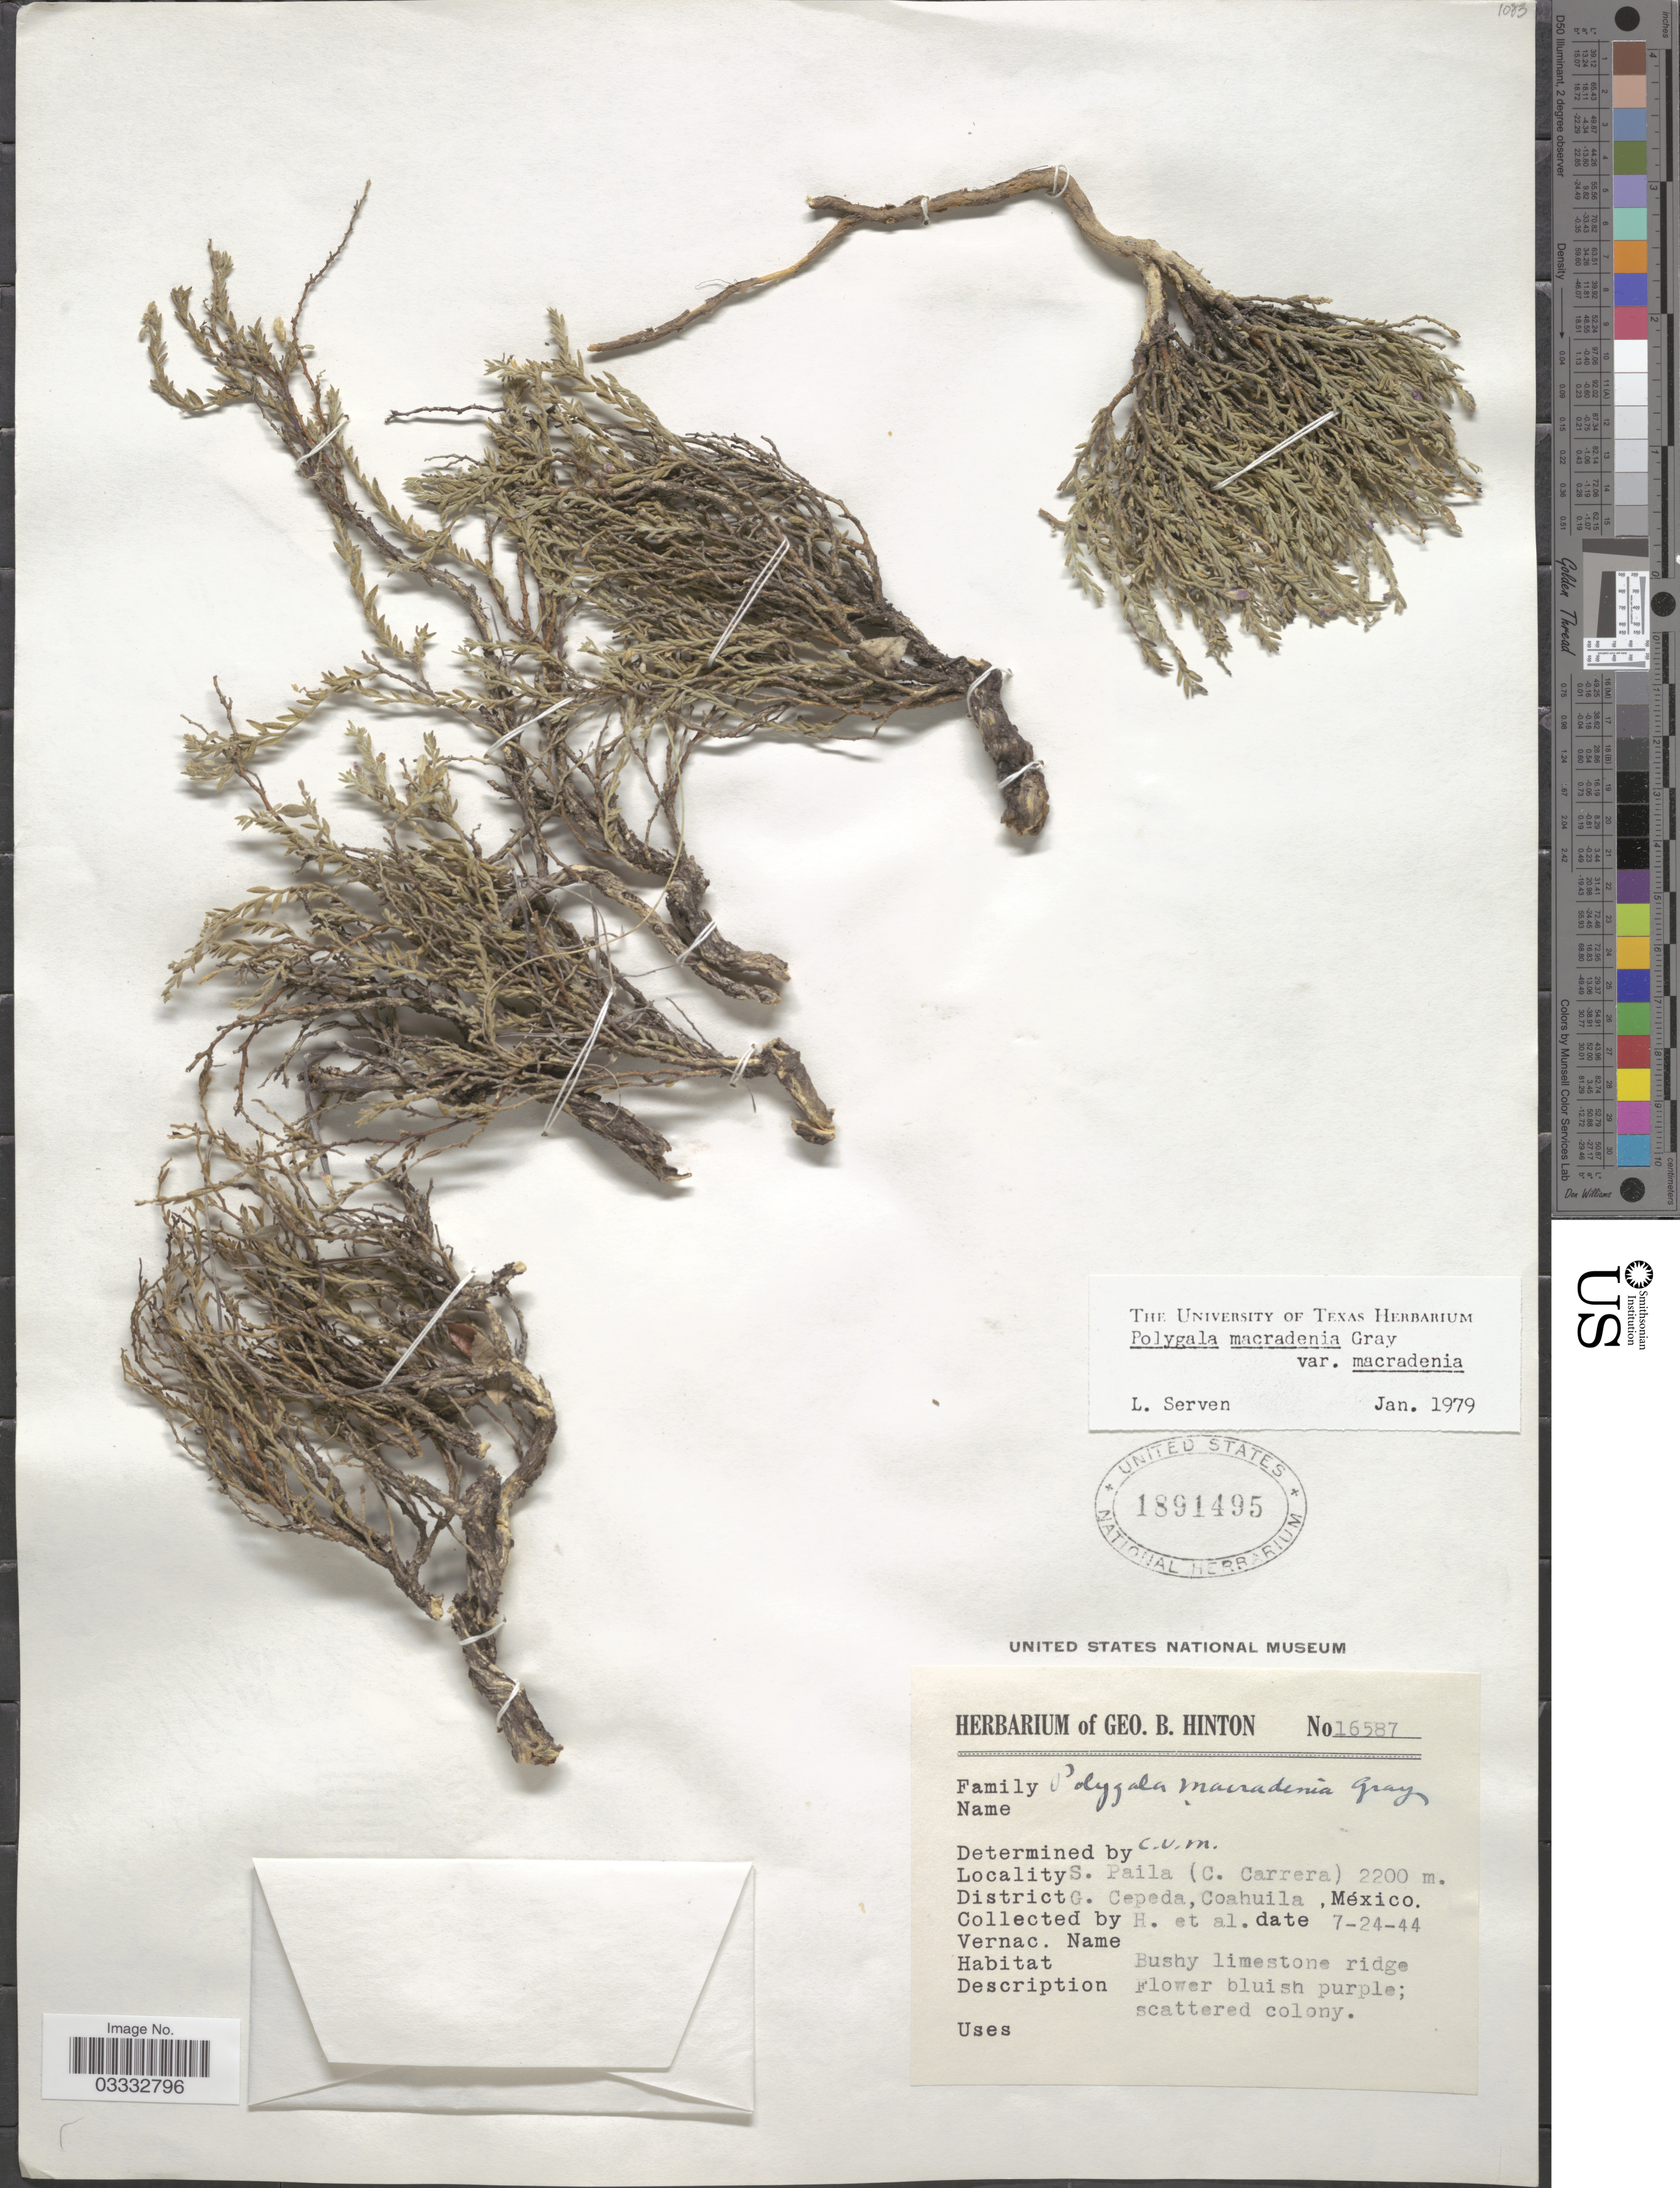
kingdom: Plantae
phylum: Tracheophyta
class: Magnoliopsida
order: Fabales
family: Polygalaceae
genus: Hebecarpa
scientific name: Hebecarpa macradenia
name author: (A. Gray) J.R. Abbott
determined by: Strong, Mark T., (BOT), Smithsonian Institution - National Museum of Natural History (UNITED STATES)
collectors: G. B. Hinton & et al.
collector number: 16587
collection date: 1944-07-24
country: Mexico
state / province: Coahuila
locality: S. Paila (C. Carrera). District G. Cepeda.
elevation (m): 2200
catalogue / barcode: US 1891495